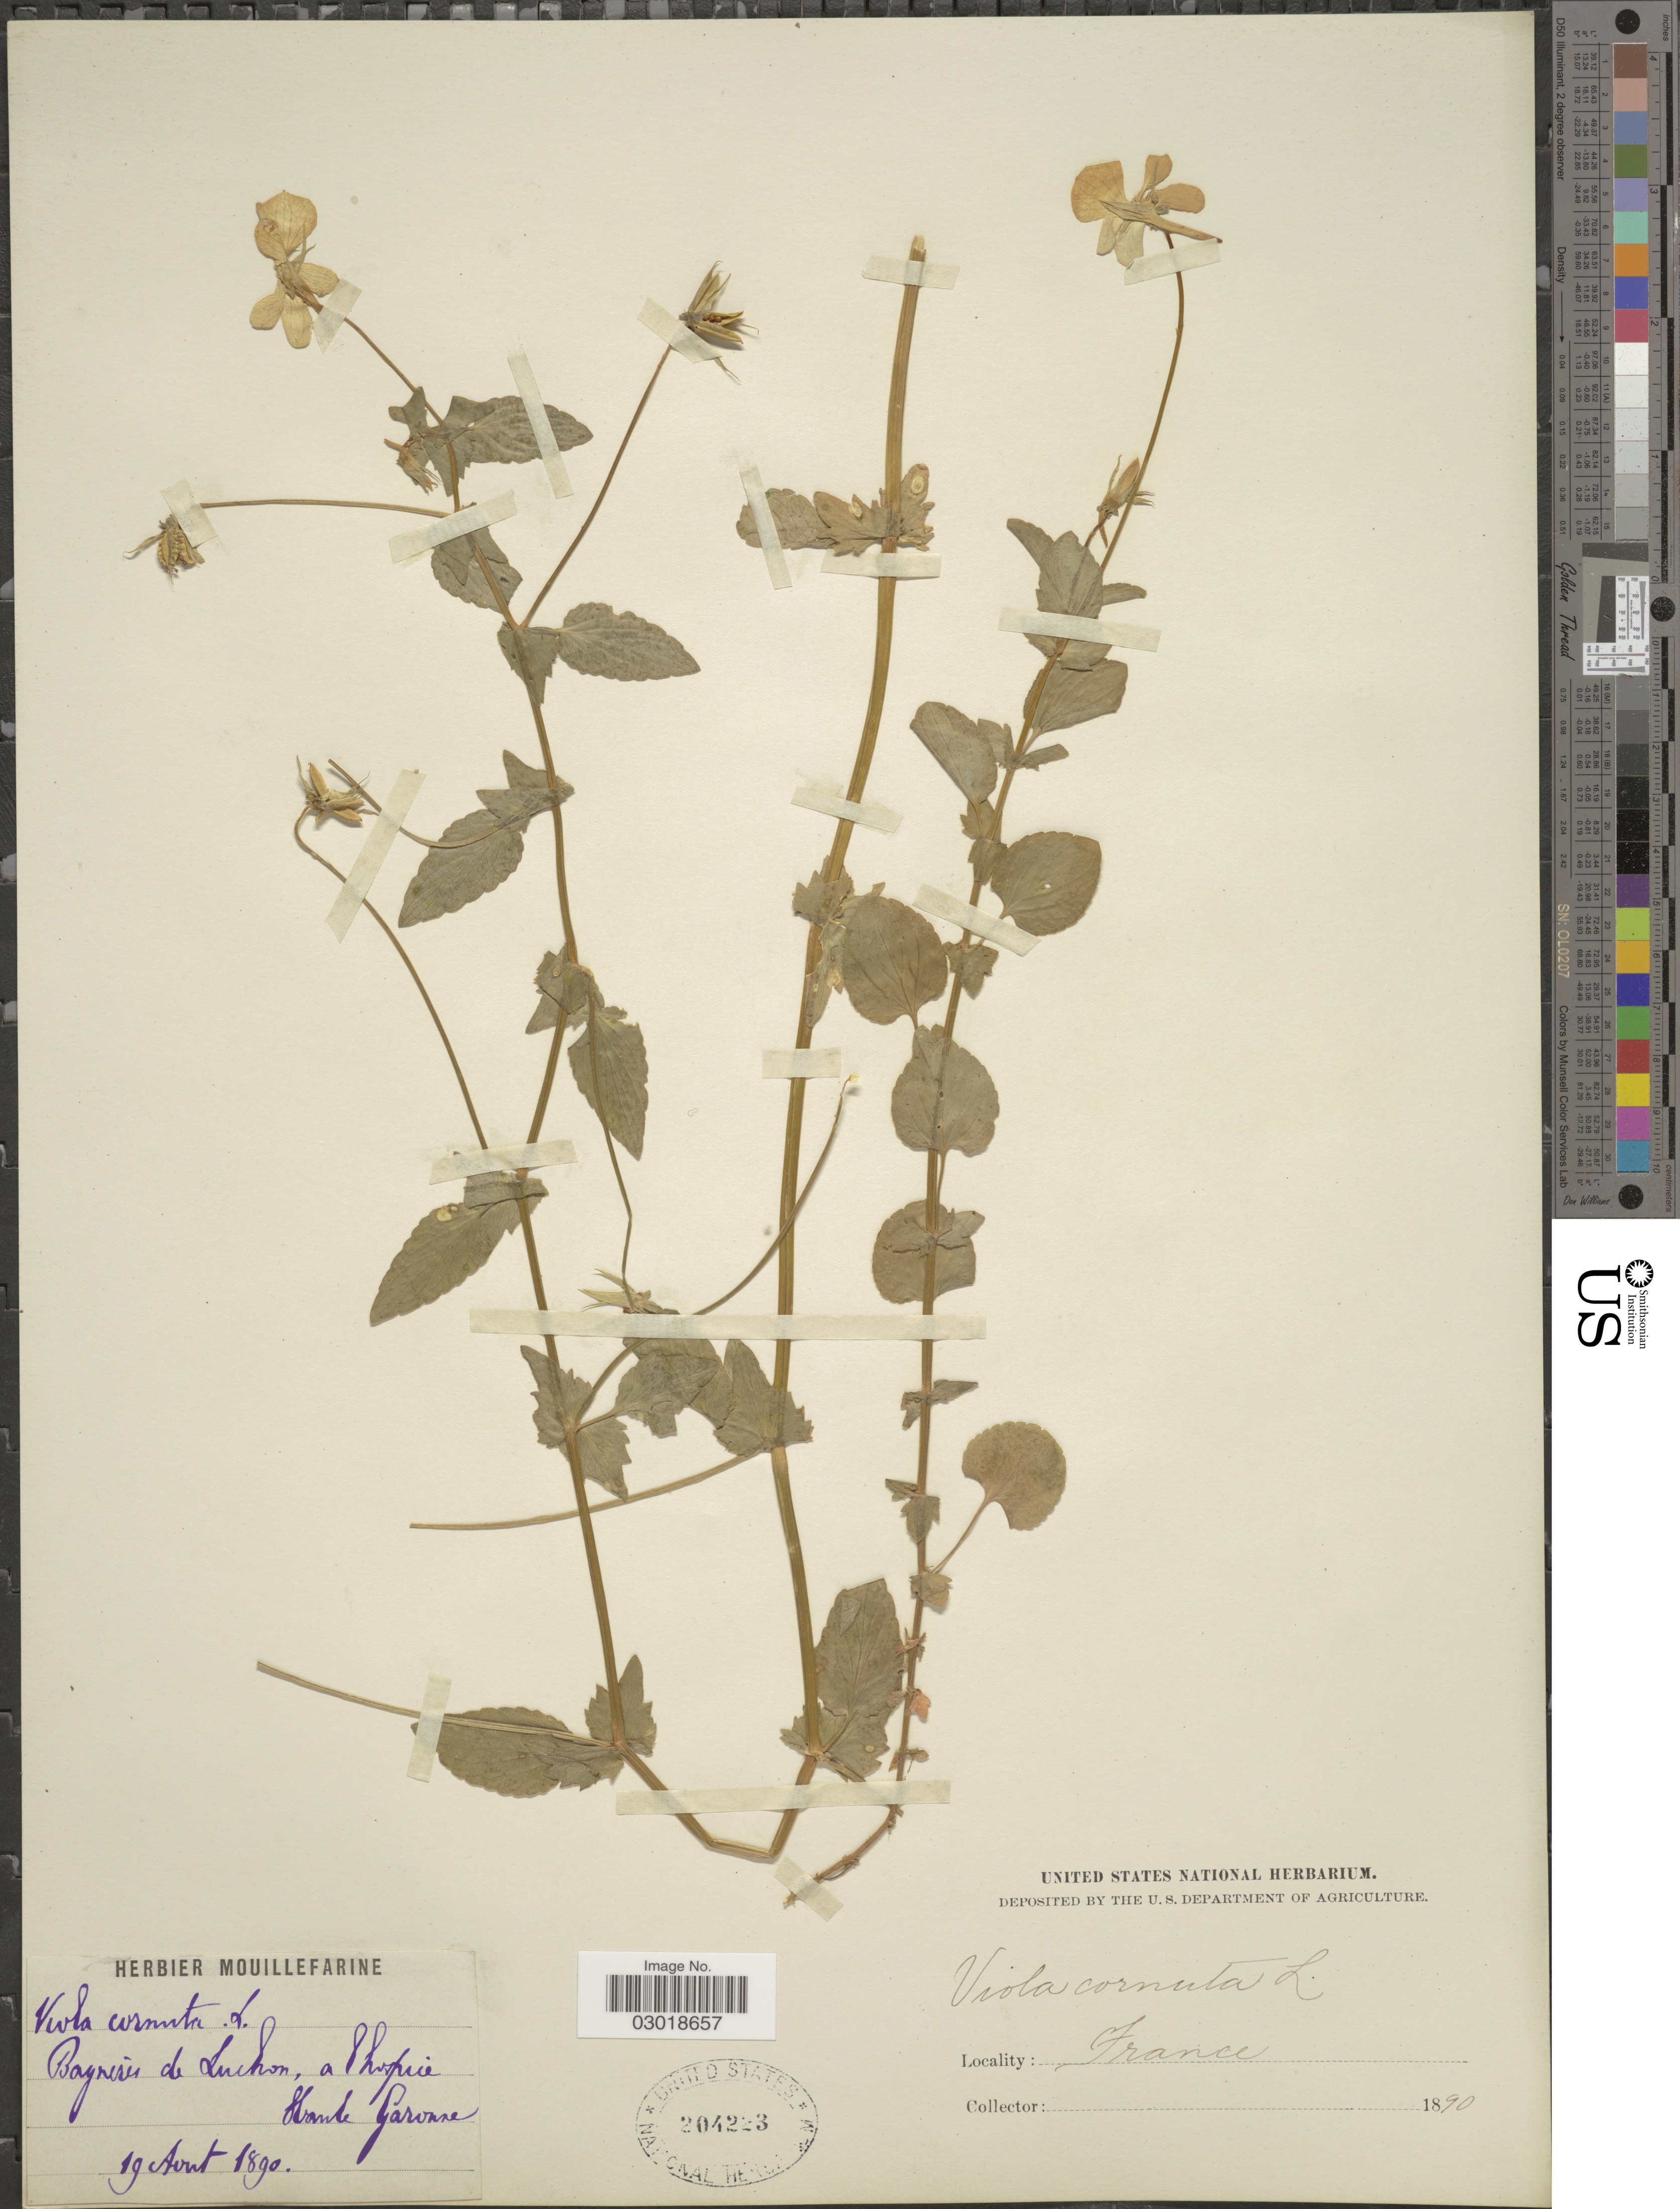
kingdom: Plantae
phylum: Tracheophyta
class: Magnoliopsida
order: Malpighiales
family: Violaceae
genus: Viola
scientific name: Viola cornuta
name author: L.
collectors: ex herb. Mouillefarine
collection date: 1890-08-19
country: France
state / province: Occitanie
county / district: Haute-Garonne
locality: Bagnères de Luchon, à l'hospice, Haute Garonne.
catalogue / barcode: US 204223